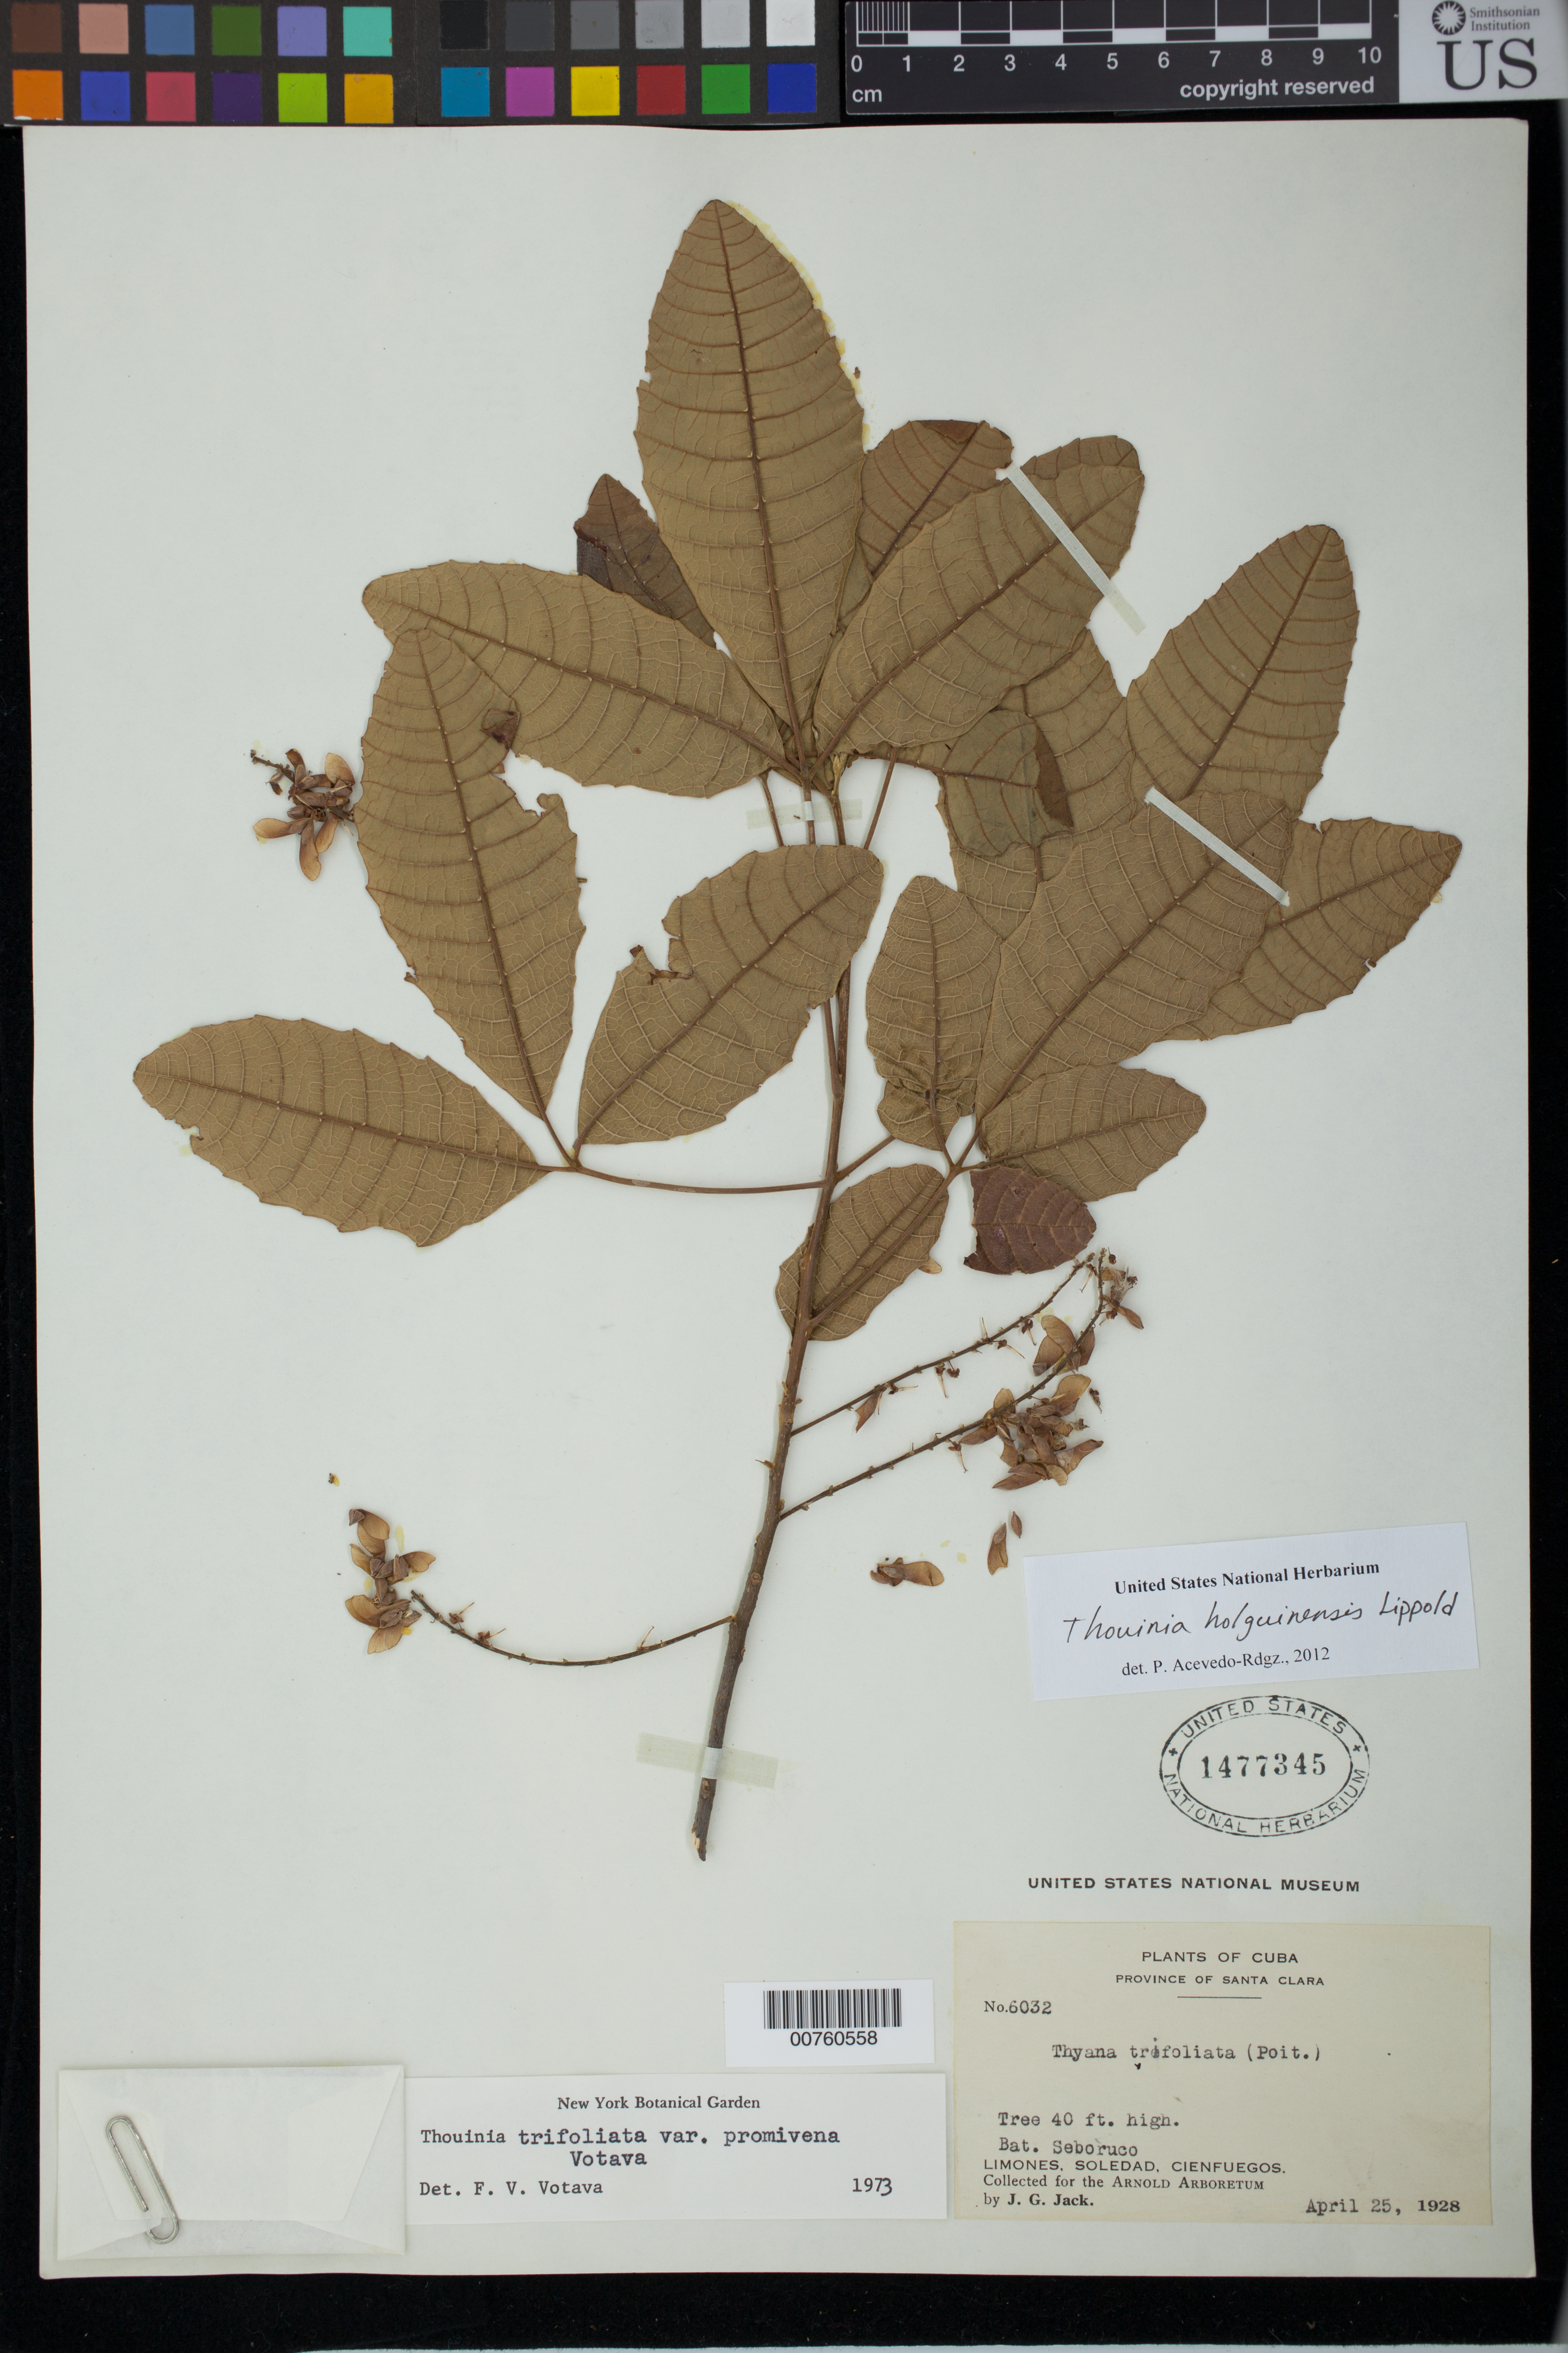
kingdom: Plantae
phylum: Tracheophyta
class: Magnoliopsida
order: Sapindales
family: Sapindaceae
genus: Thouinia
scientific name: Thouinia trifoliata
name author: Poit.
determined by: Votava, Frank V.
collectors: J. G. Jack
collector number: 6032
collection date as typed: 25 Apr 1928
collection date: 1928-04-25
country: Cuba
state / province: Santa Clara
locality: Limones, Soledad, Cienfuegos, Bat. Seboruco.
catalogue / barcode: US 1477345